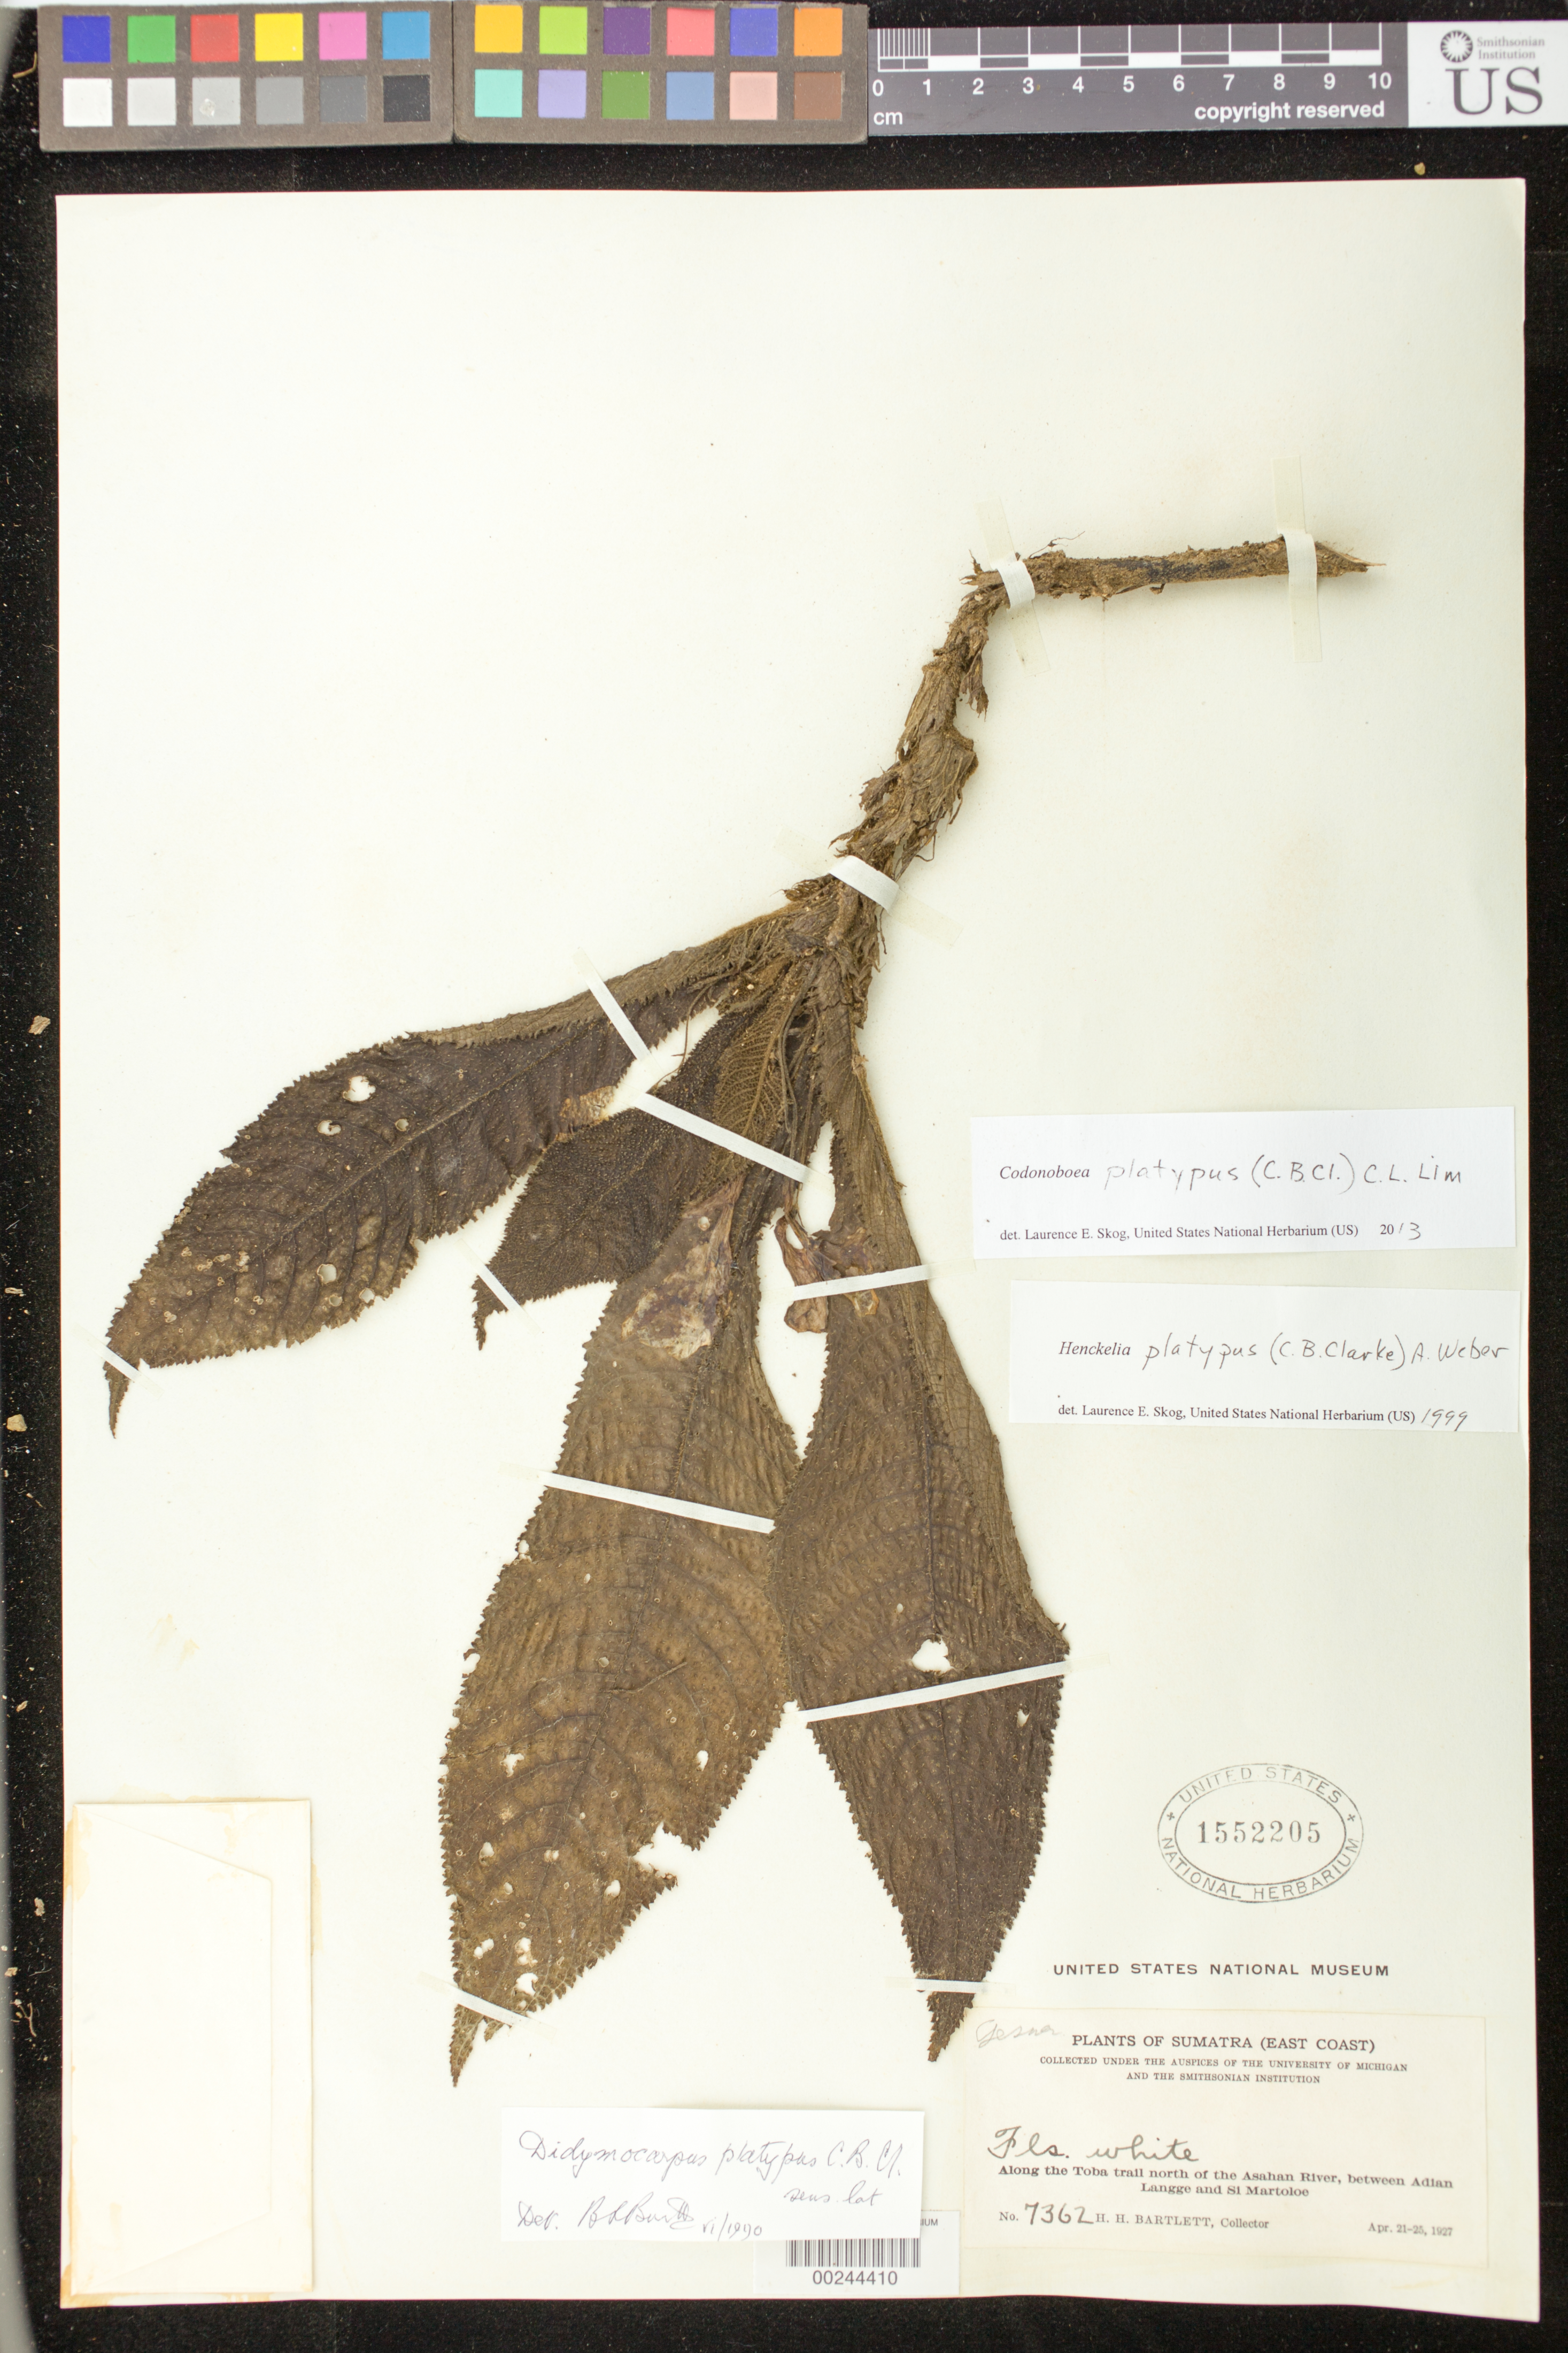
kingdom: Plantae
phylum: Tracheophyta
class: Magnoliopsida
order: Lamiales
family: Gesneriaceae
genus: Codonoboea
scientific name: Codonoboea platypus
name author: (C.B. Clarke) C.L. Lim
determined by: Skog, Laurence E.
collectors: H. H. Bartlett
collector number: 7362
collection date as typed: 21-25 Apr 1927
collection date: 1927-04-21/1927-04-25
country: Indonesia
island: Sumatra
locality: East coast, along the toba trail n of the asahan river, between adian langge and si martoloe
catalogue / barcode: US 1552205